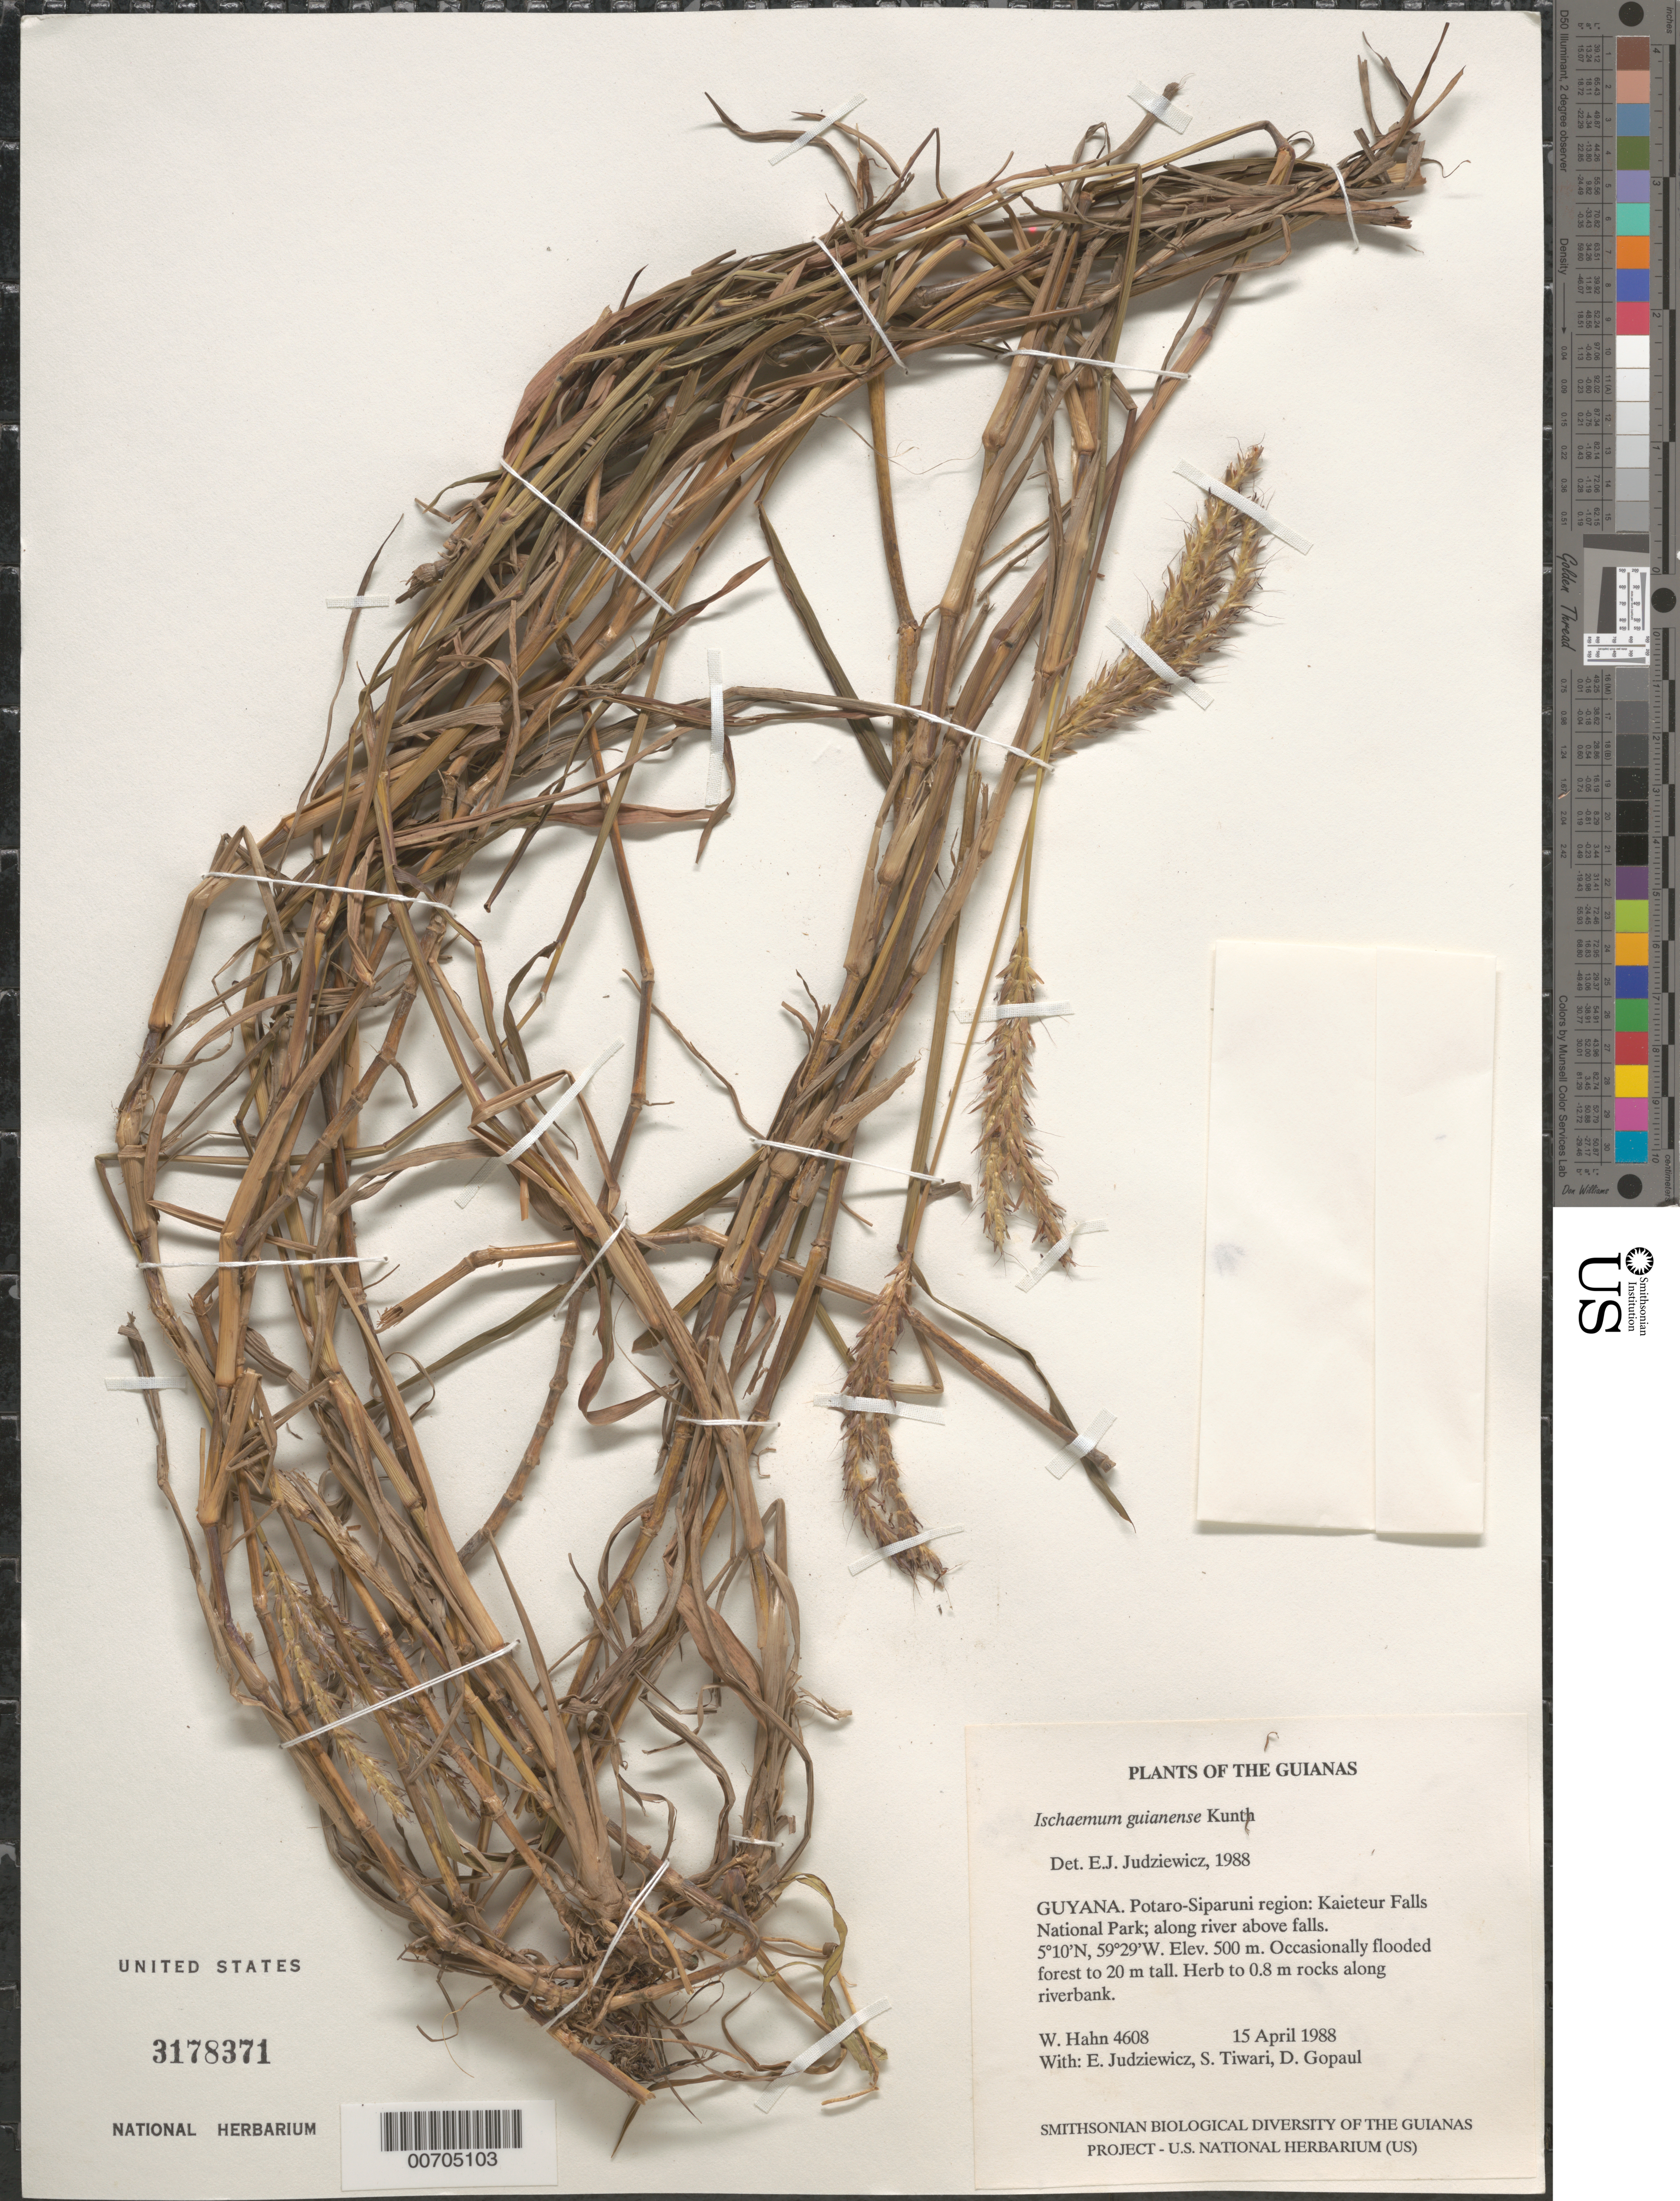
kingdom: Plantae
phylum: Tracheophyta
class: Liliopsida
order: Poales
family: Poaceae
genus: Ischaemum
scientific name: Ischaemum guianense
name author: Kunth ex Hack.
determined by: Judziewicz, E. J.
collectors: W. Hahn, E. J. Judziewicz, S. Tiwari & D. Gopaul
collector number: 4608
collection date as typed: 15 April 1988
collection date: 1988-04-15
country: Guyana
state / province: Potaro-Siparuni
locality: Kaieteur Falls National Park; along river above falls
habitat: Occasionally flooded forest to 20 m tall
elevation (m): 500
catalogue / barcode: US 3178371